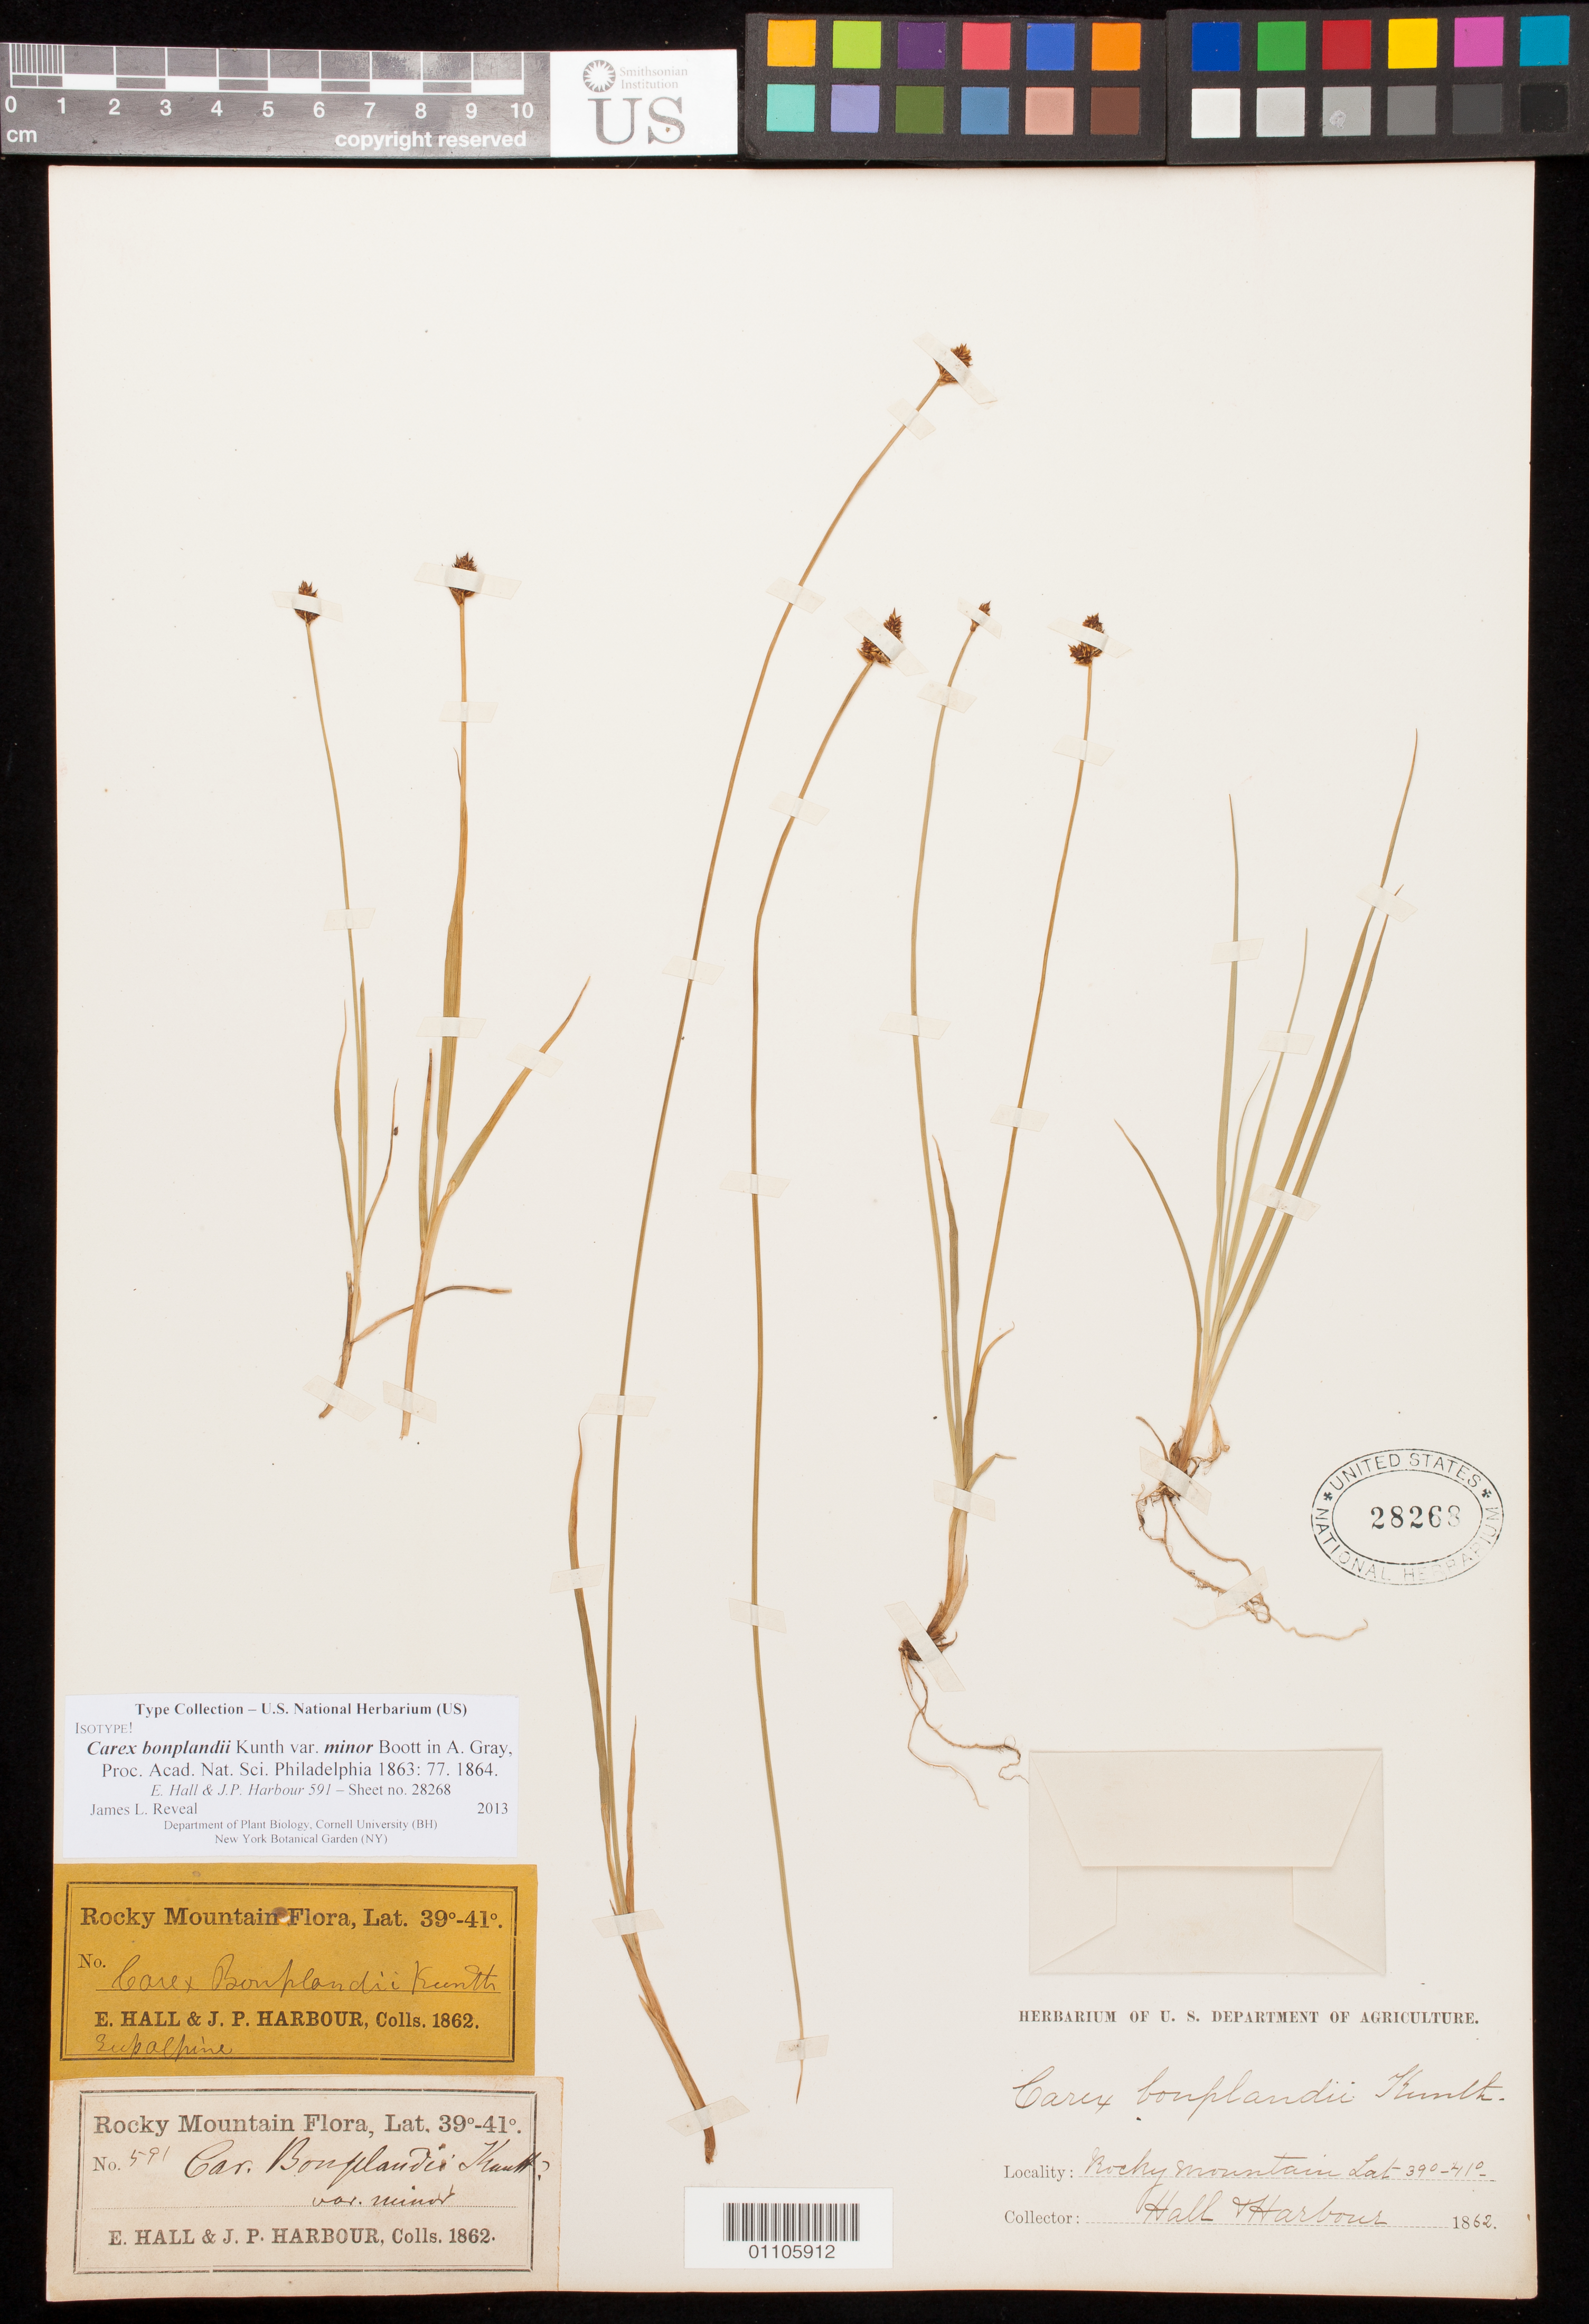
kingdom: Plantae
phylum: Tracheophyta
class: Liliopsida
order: Poales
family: Cyperaceae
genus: Carex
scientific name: Carex bonplandii var. minor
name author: Boott in A. Gray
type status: Isotype; Type Collection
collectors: E. Hall & J. Harbour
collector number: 591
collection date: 1862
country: United States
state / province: Colorado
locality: Rocky Mtns., Lat. 39° - 41°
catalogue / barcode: US 28268